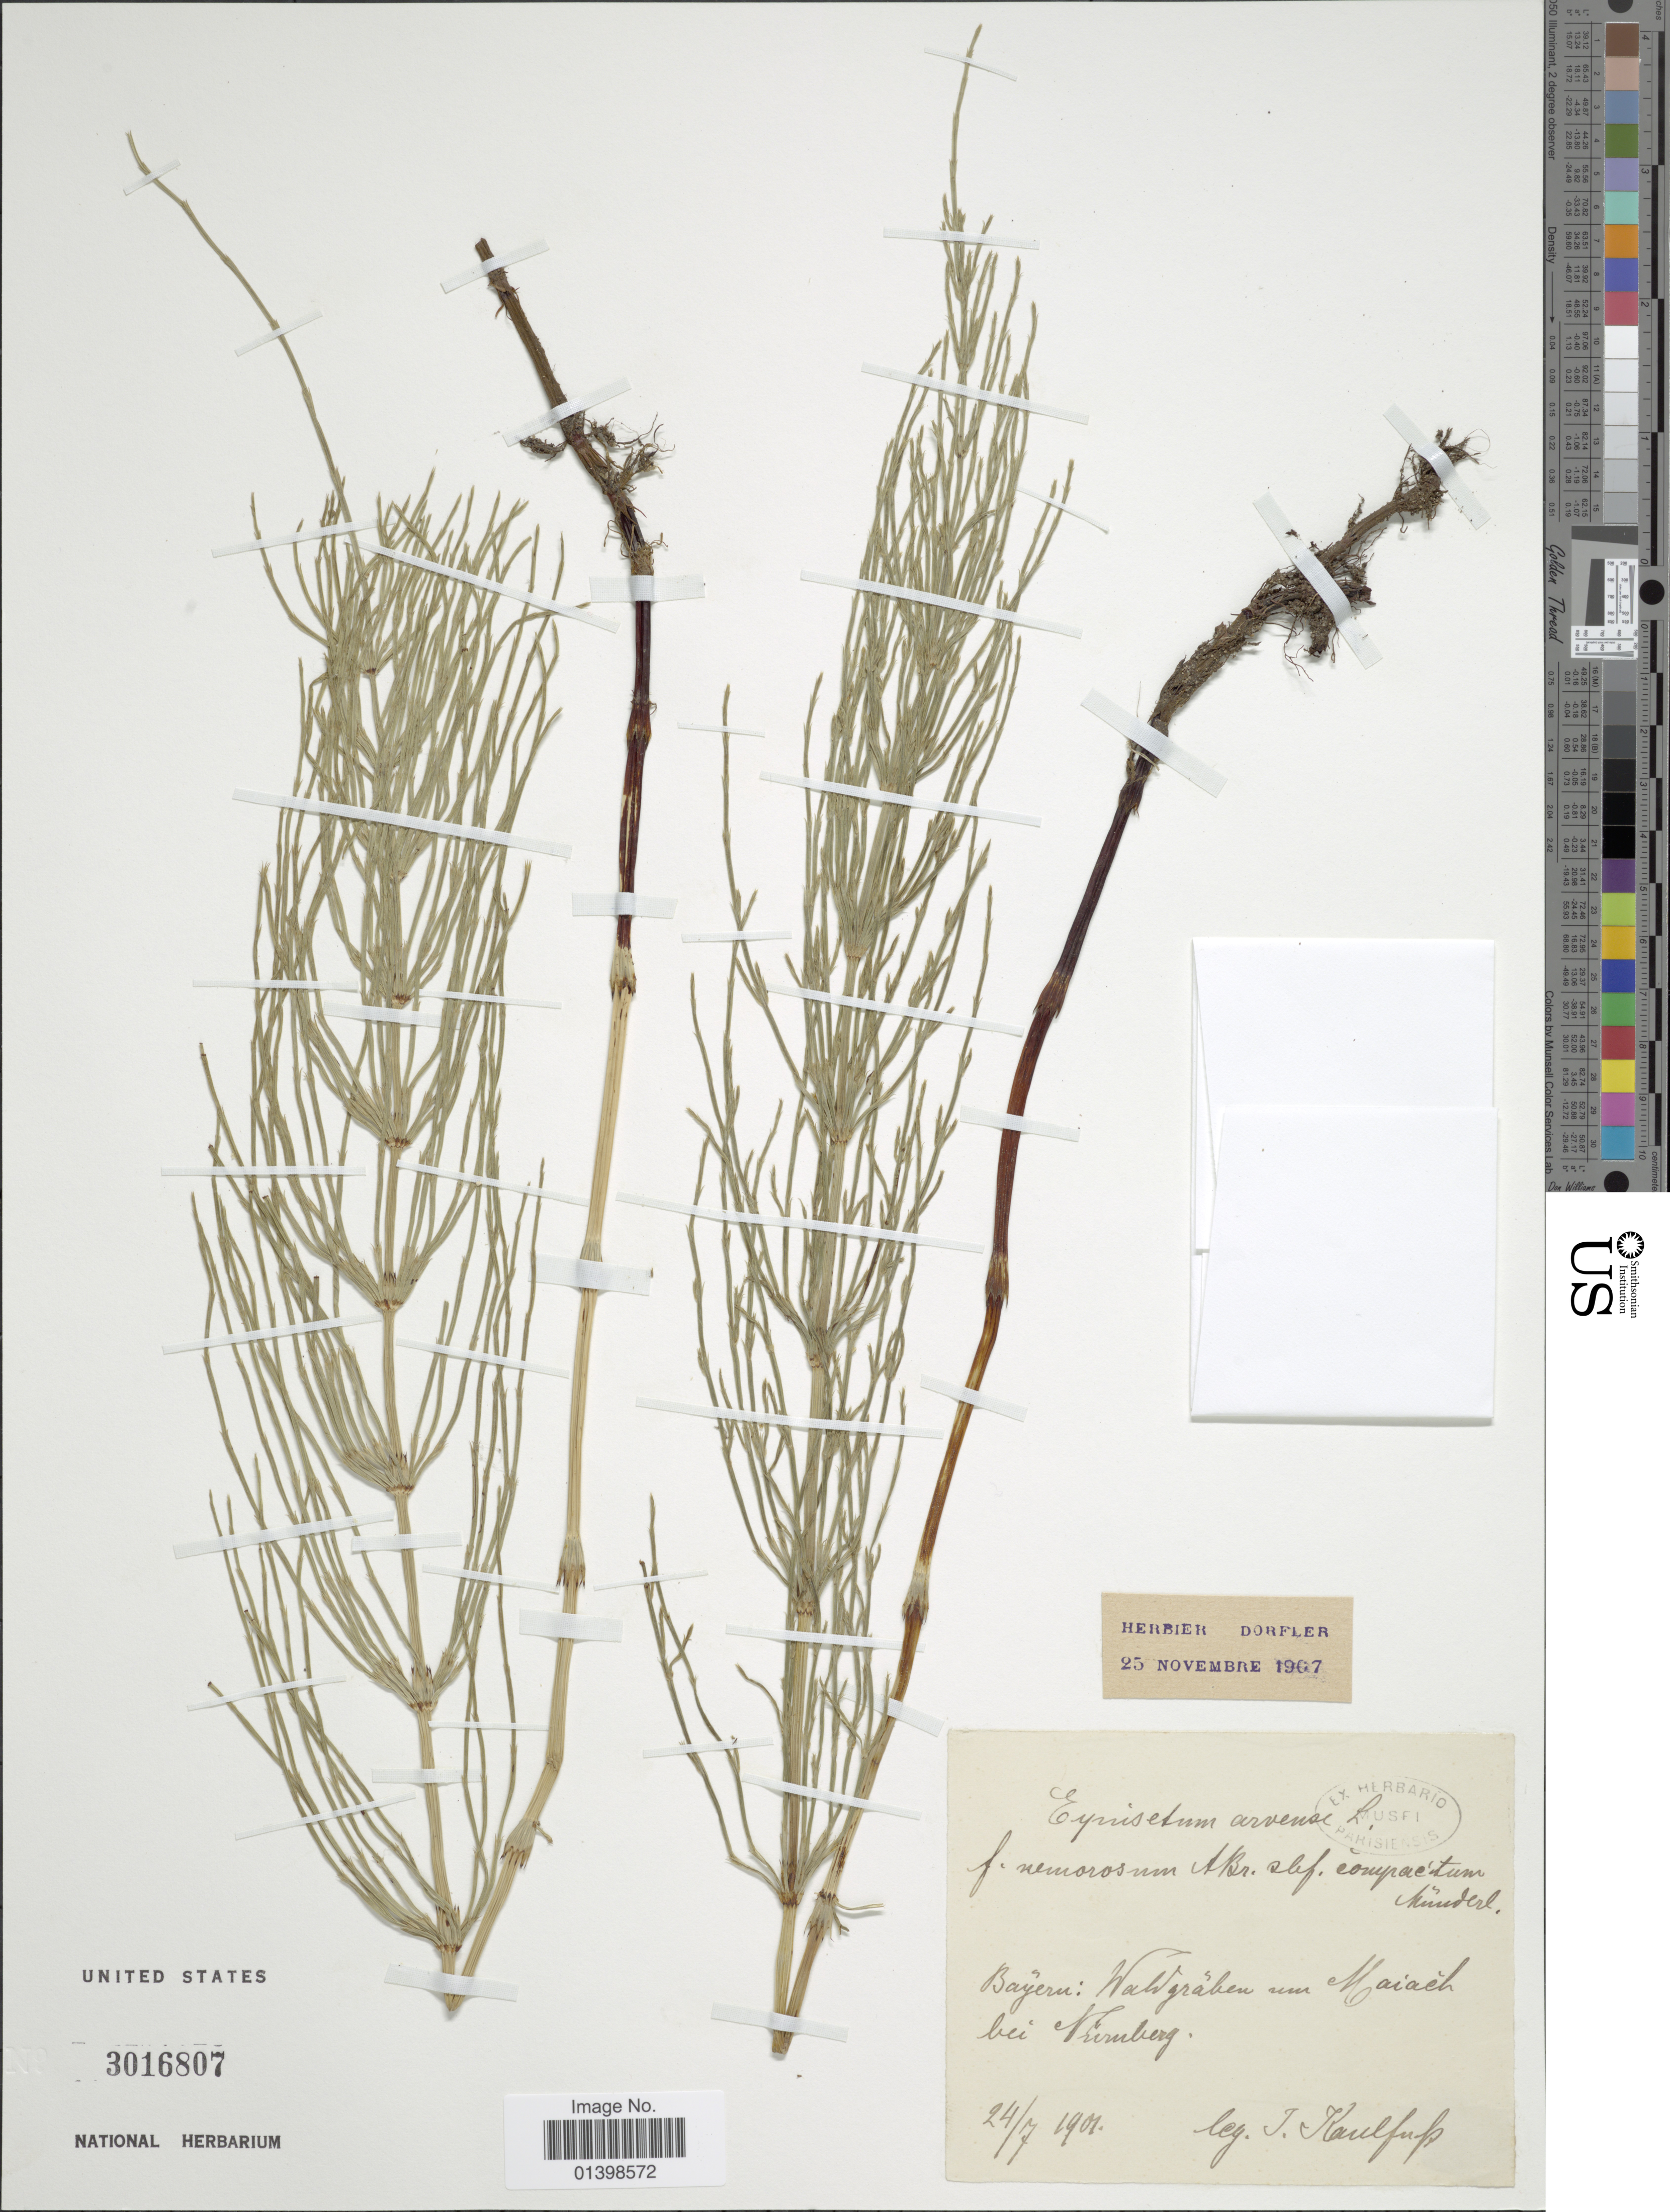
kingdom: Plantae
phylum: Tracheophyta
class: Polypodiopsida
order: Equisetales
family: Equisetaceae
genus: Equisetum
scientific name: Equisetum arvense var. nemorosum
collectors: J. S. Kaulfuss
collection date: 1901-07-24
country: Germany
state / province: Bayern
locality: Waldgráben um Maiach bei Vurmberg [interpreted]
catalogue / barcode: US 3016807